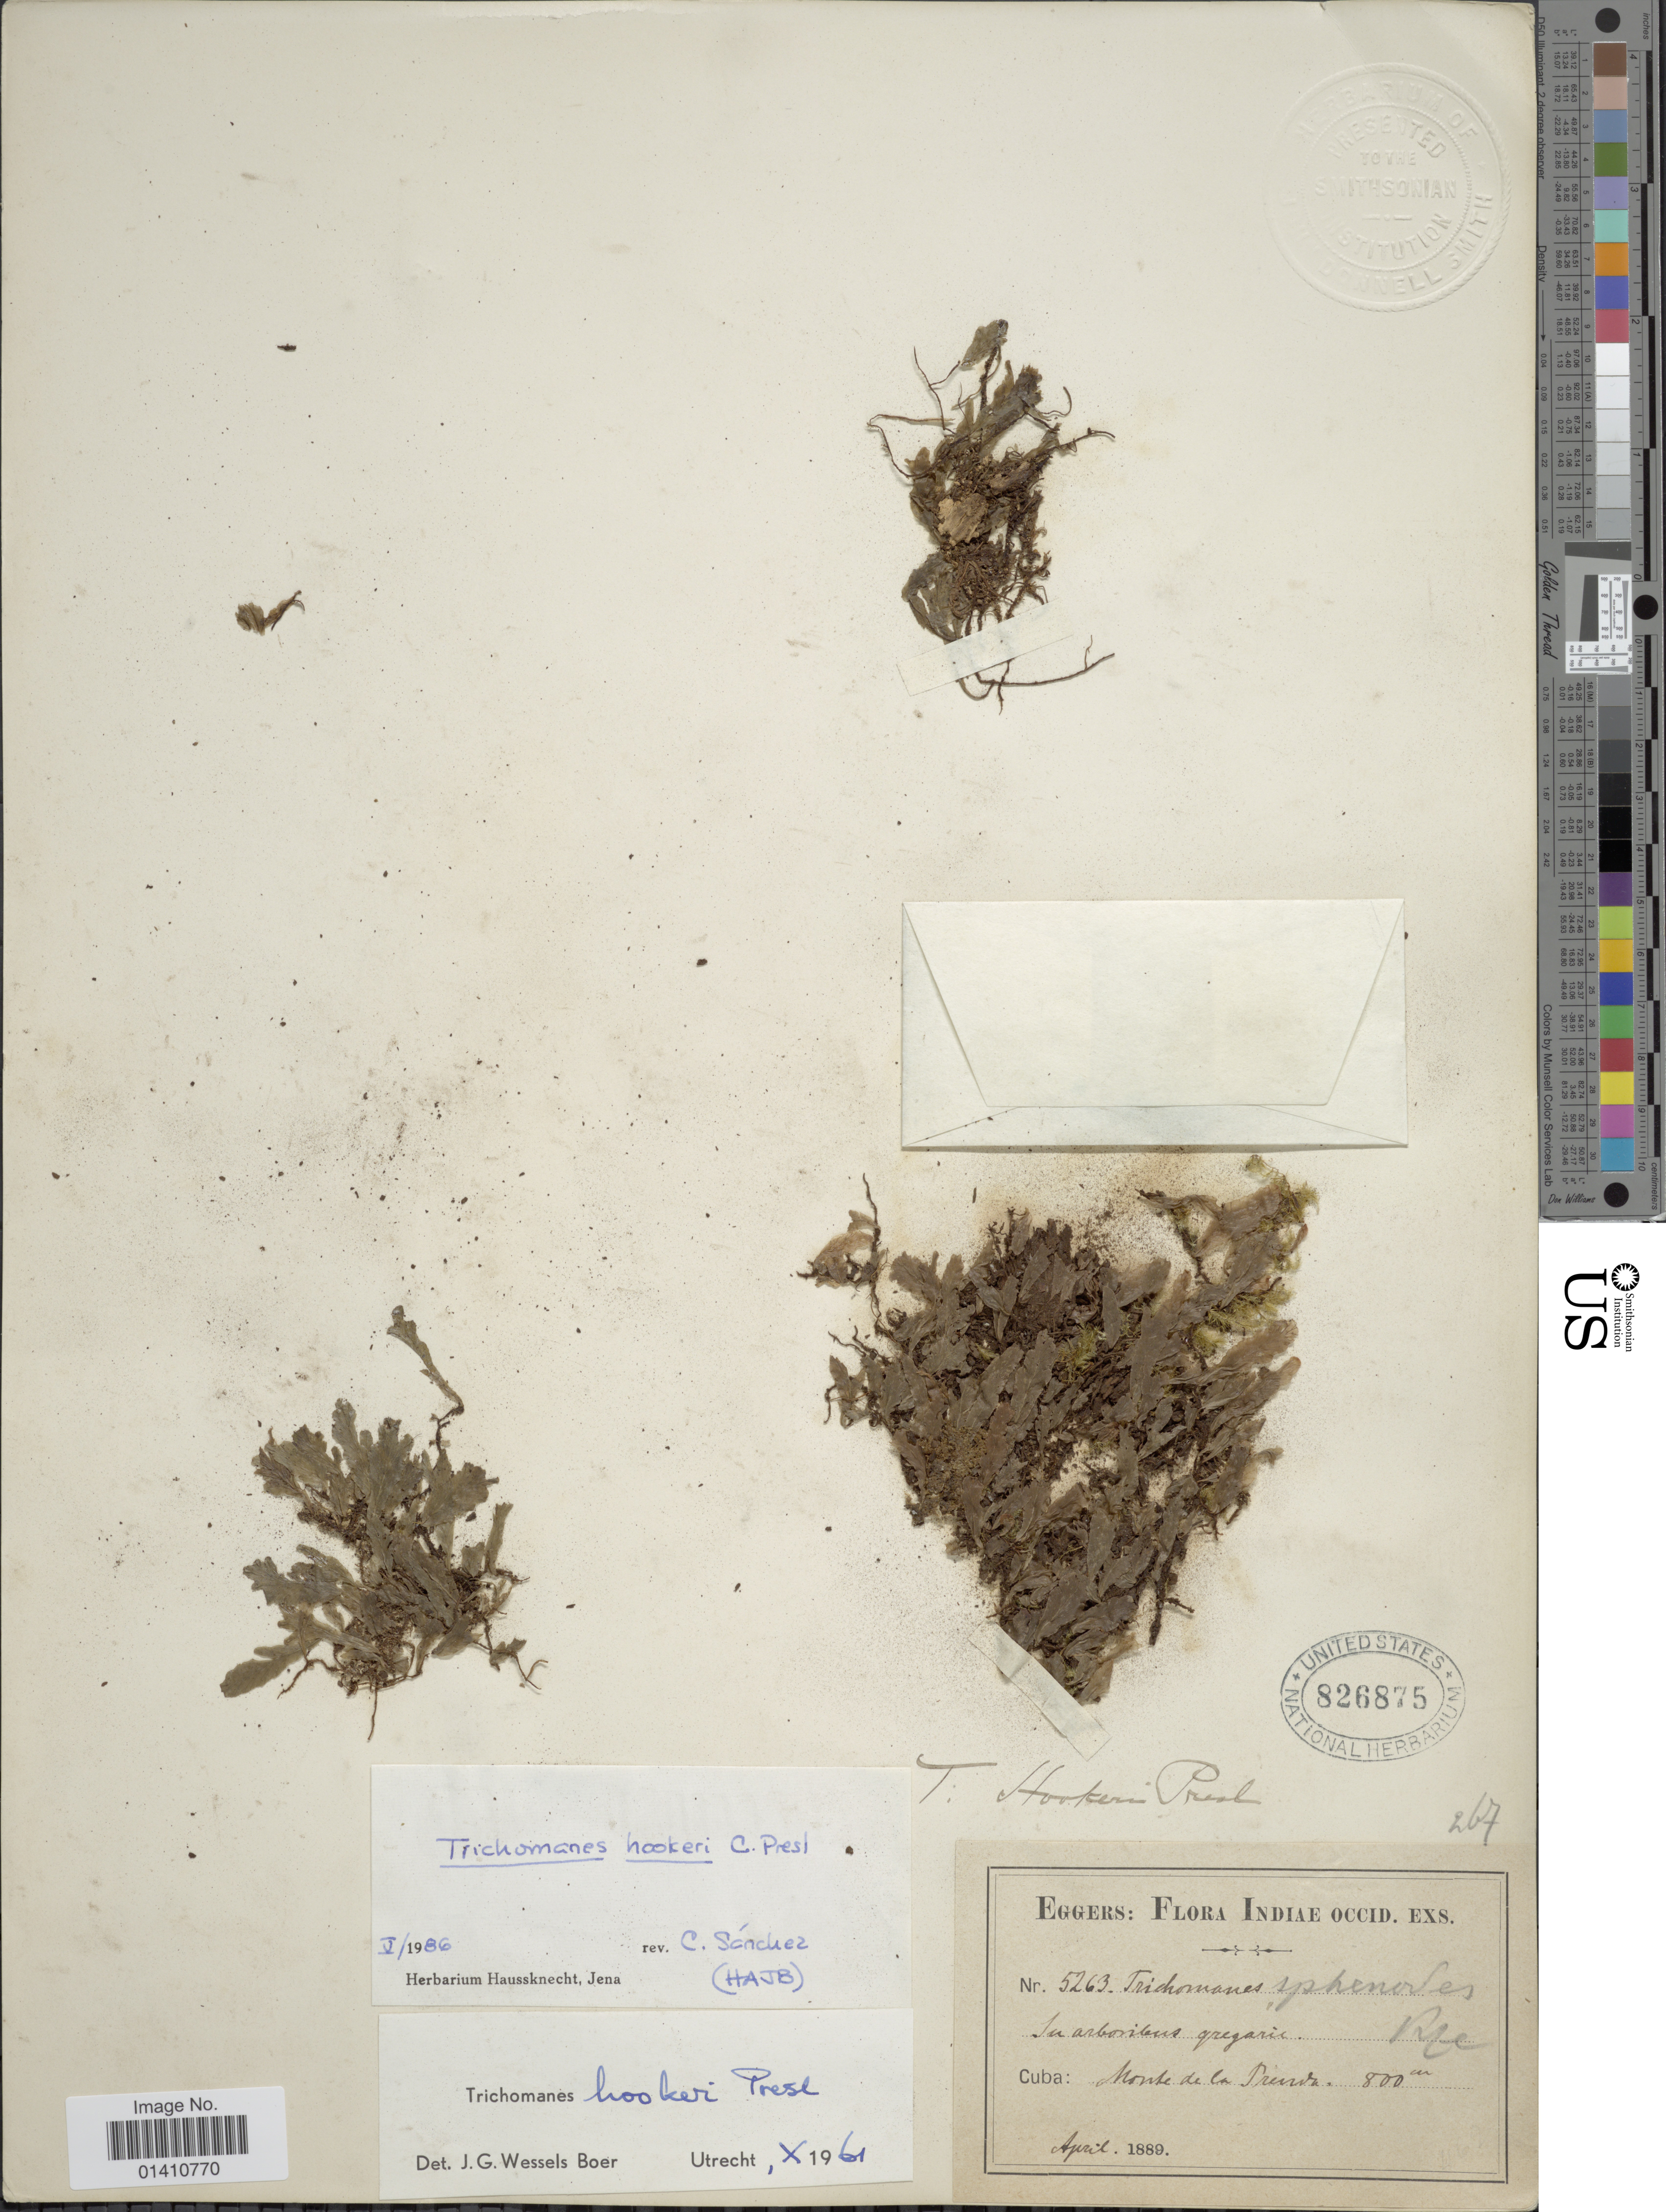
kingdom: Plantae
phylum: Tracheophyta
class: Polypodiopsida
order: Hymenophyllales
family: Hymenophyllaceae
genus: Didymoglossum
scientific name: Didymoglossum hookeri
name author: C. Presl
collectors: -. Eggers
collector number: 5263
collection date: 1889-04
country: Cuba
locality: Monte de la Prenda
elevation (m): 800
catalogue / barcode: US 826875